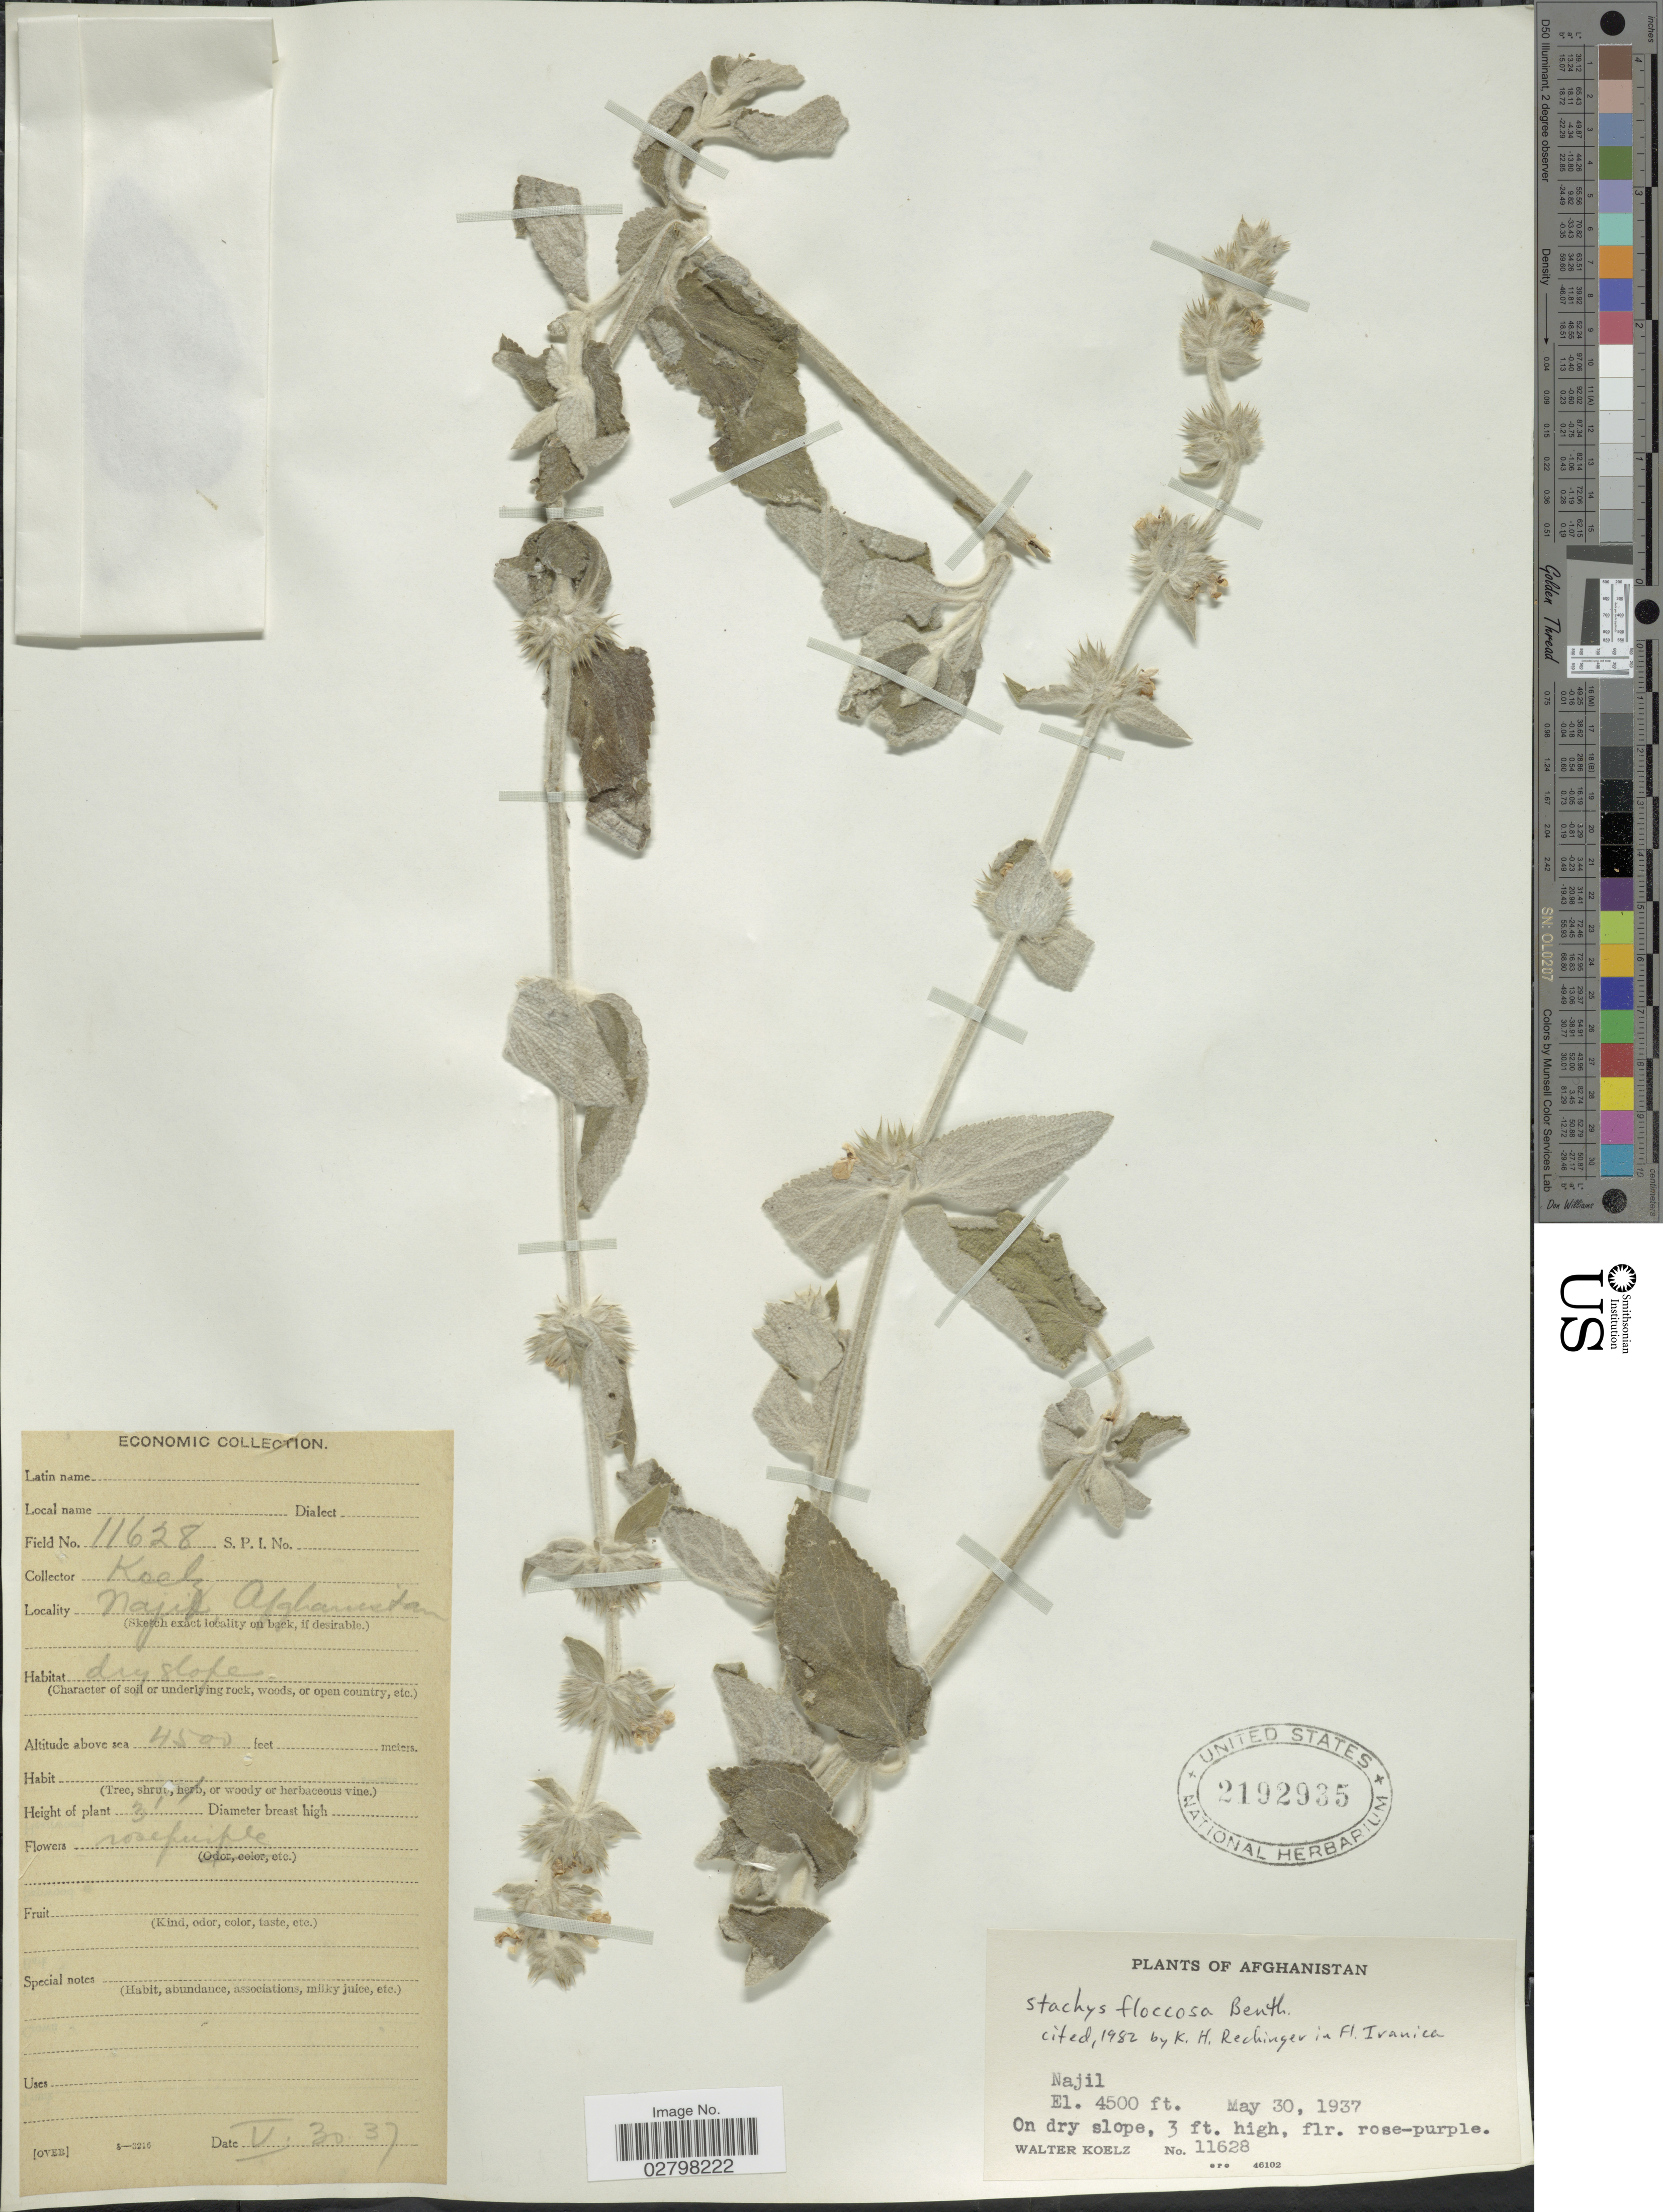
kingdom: Plantae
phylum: Tracheophyta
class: Magnoliopsida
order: Lamiales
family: Lamiaceae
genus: Stachys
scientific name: Stachys floccosa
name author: Benth.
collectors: W. N. Koelz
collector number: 11628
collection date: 1937-05-30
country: Afghanistan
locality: Najil.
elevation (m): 1372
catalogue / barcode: US 2192935